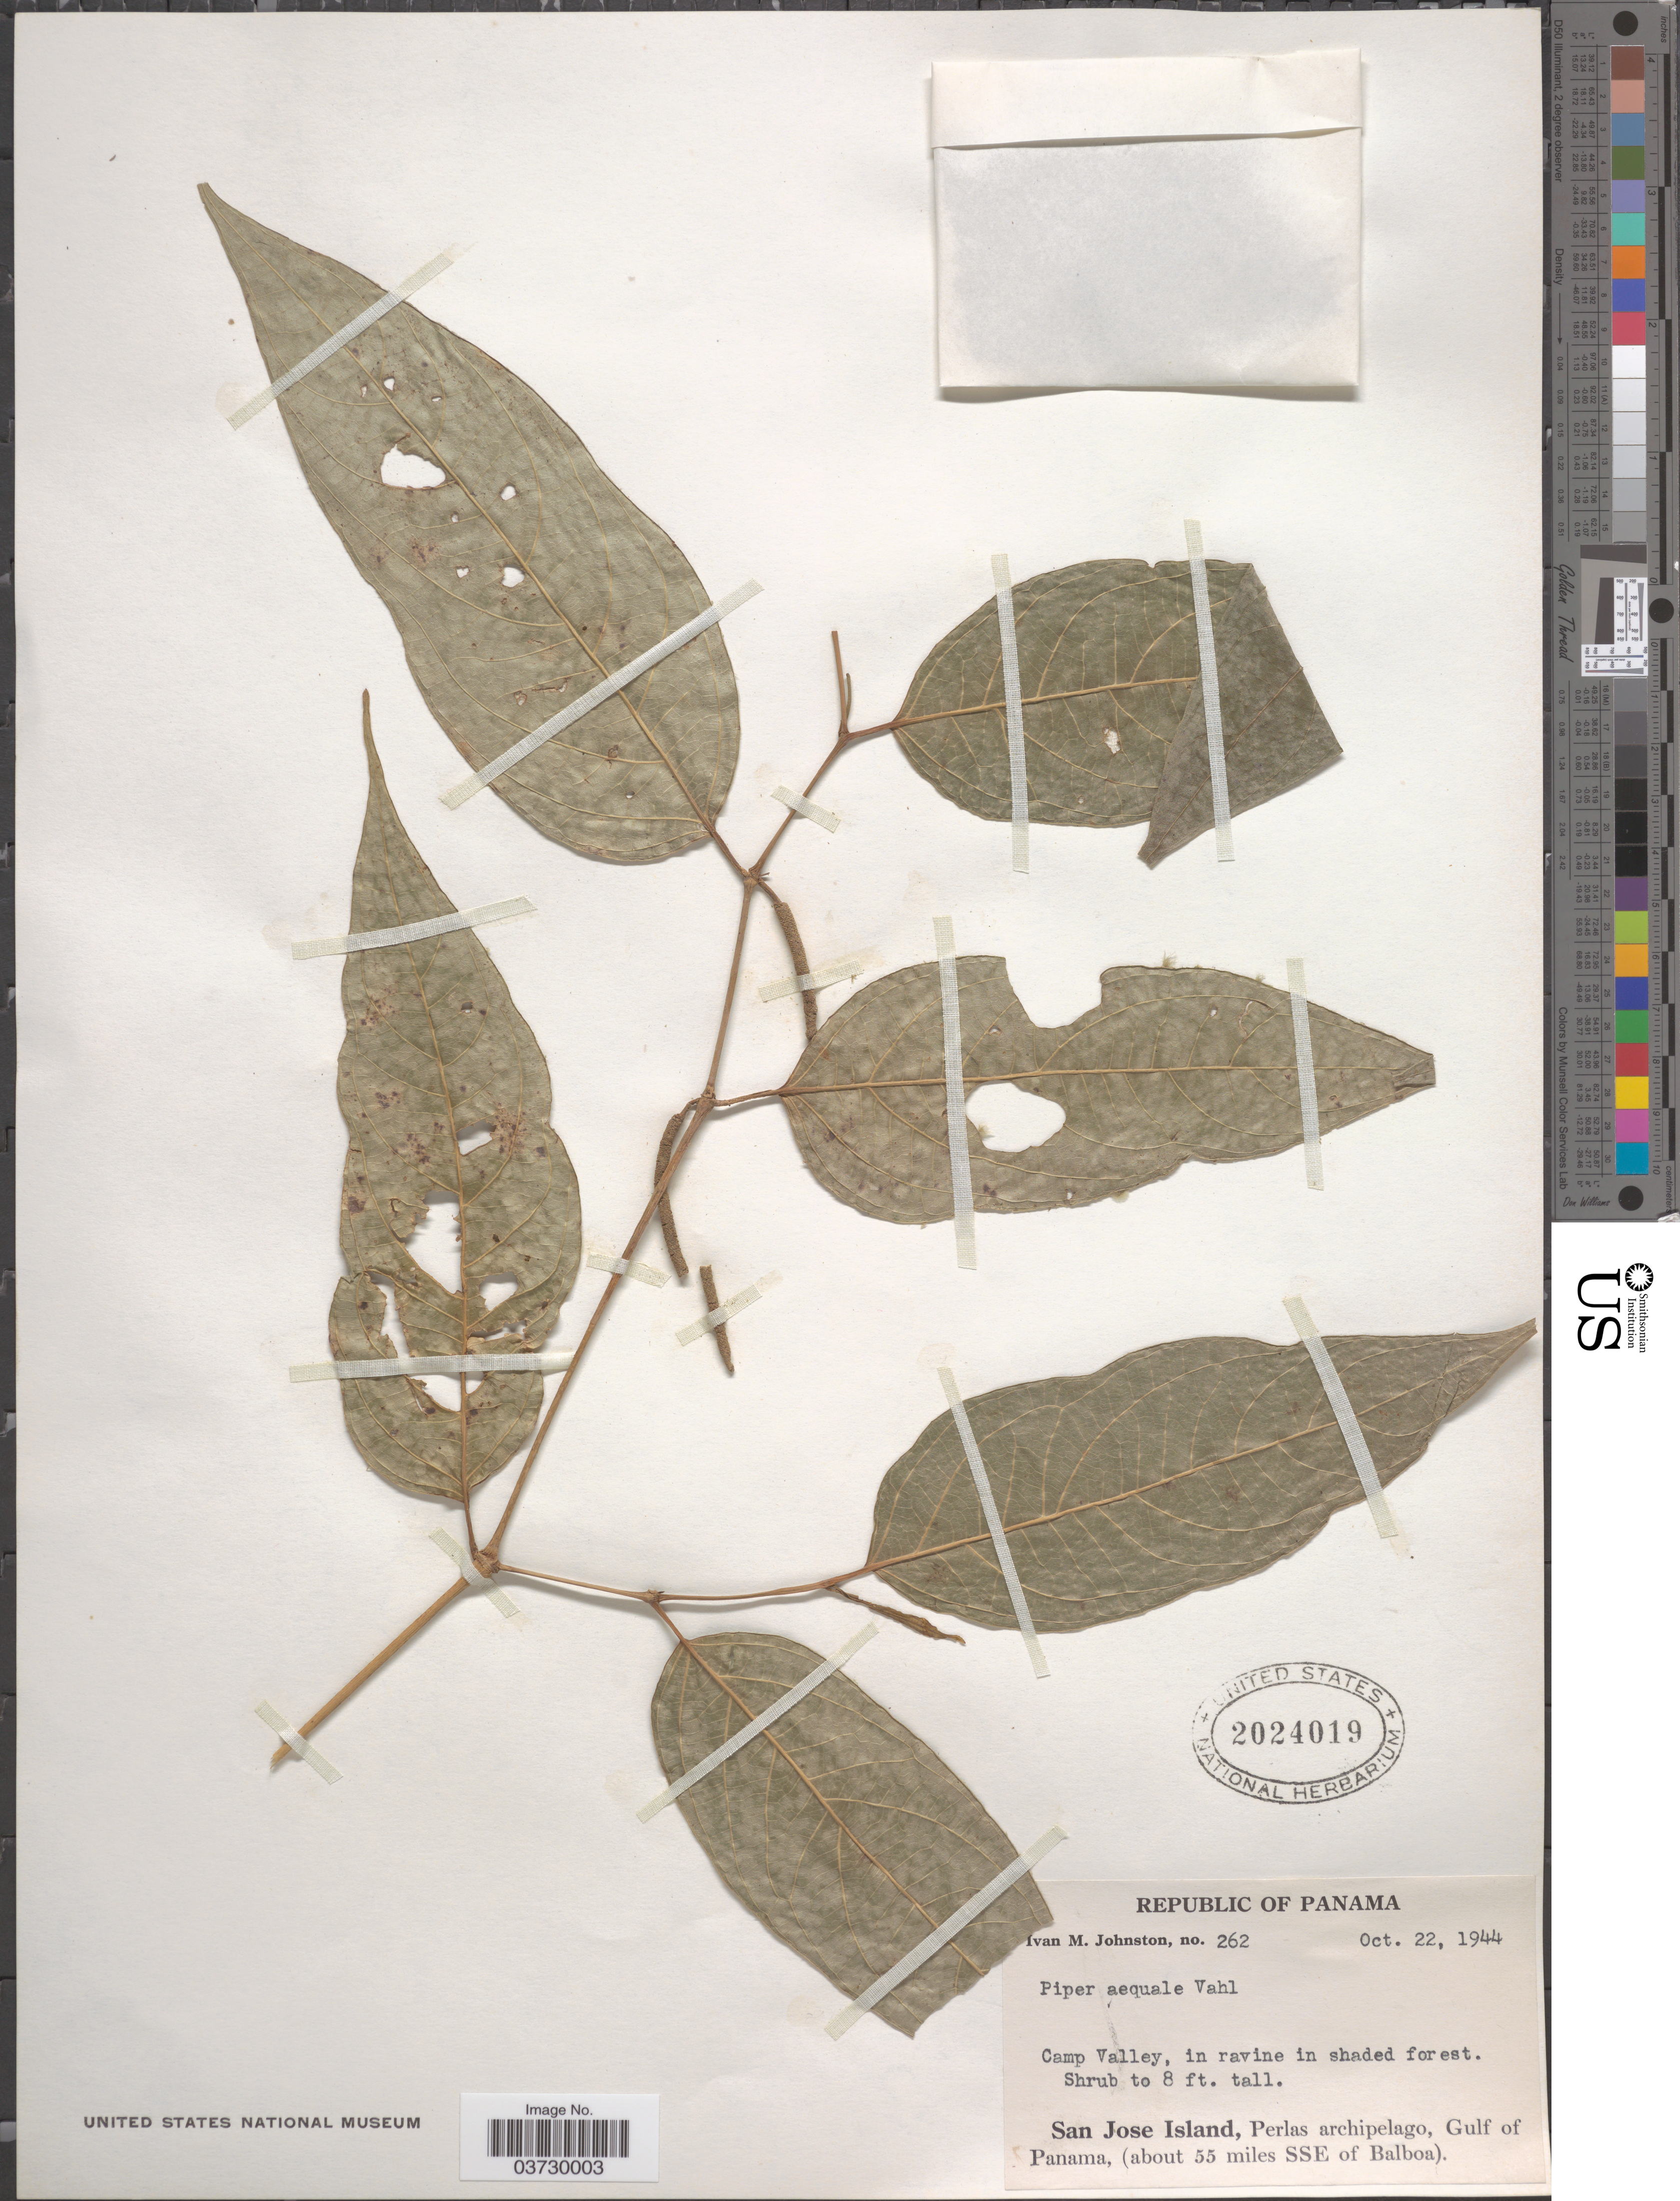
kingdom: Plantae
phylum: Tracheophyta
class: Magnoliopsida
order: Piperales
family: Piperaceae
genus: Piper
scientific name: Piper aequale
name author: Vahl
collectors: I.M. Johnston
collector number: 262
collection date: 1944-10-22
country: Panama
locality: Camp Valley, in ravine in shaded forest. San Jose Island, Perlas archipelago, Gulf of Panama, (about 55 miles SSE of Balboa).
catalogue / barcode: US 2024019